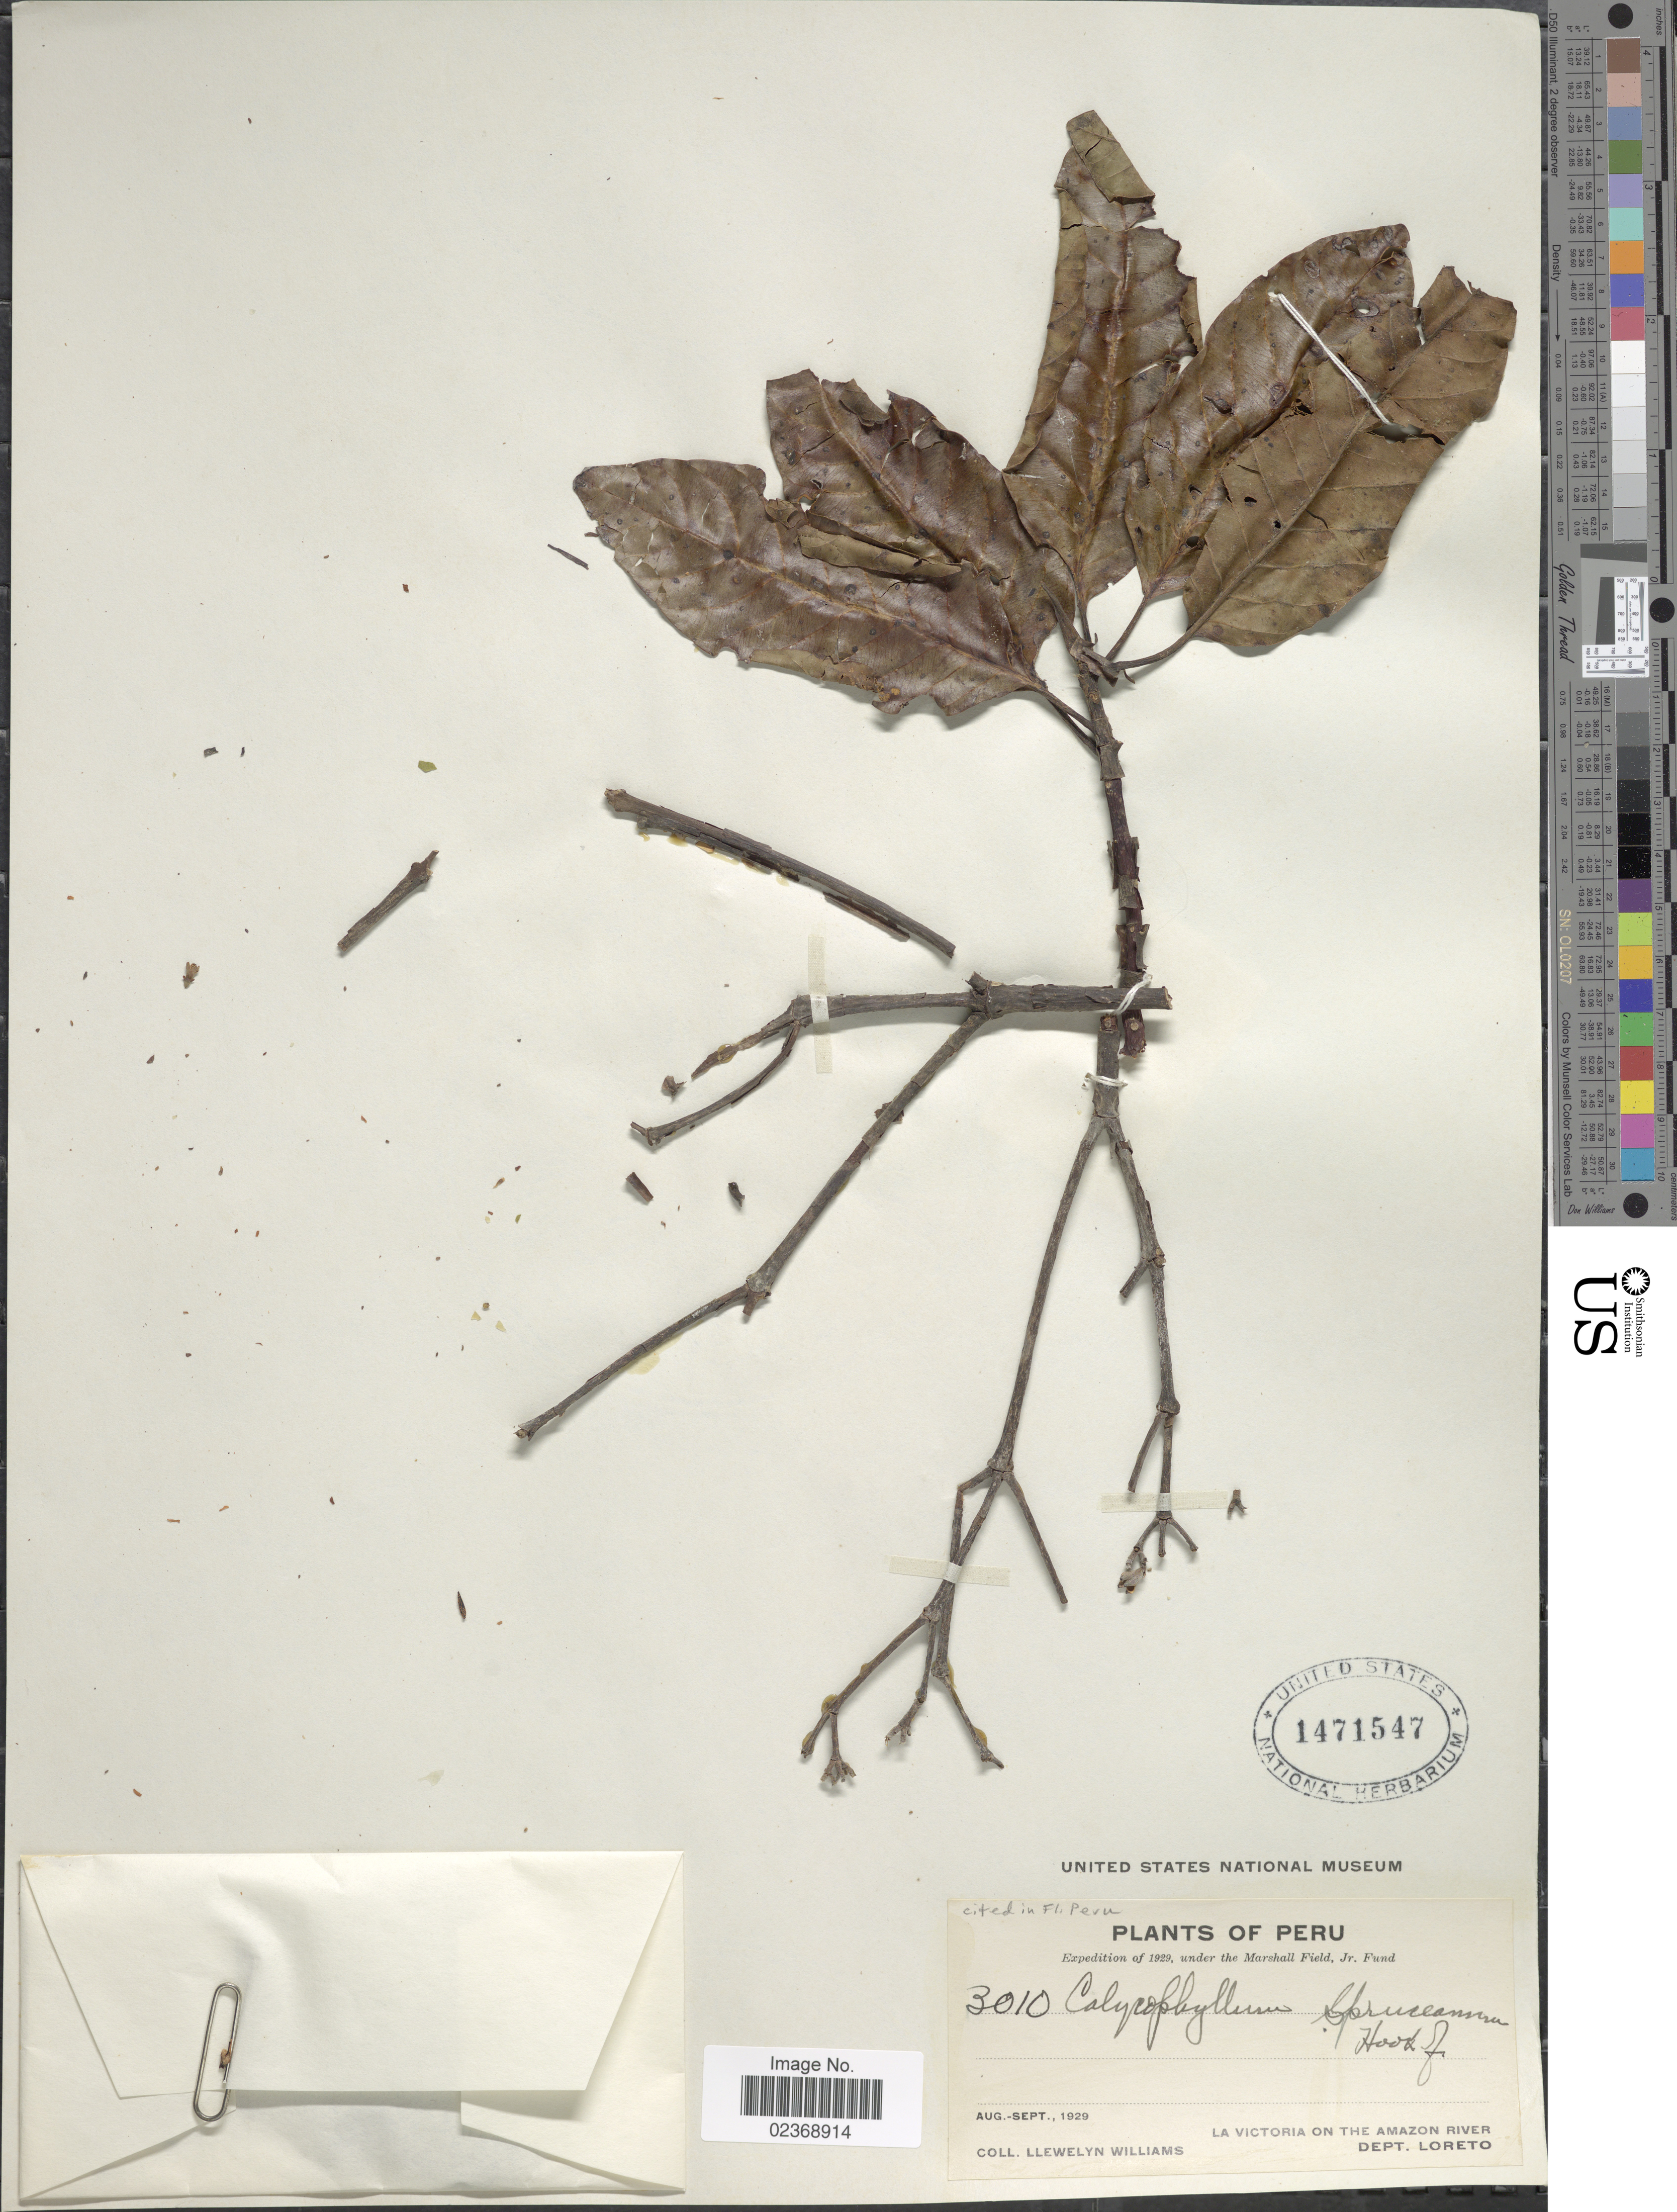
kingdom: Plantae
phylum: Tracheophyta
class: Magnoliopsida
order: Gentianales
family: Rubiaceae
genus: Calycophyllum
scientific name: Calycophyllum spruceanum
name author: (Benth.) Hook. f. ex K. Schum.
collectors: Ll. Williams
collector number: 3010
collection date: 1929-08/1929-09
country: Peru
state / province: Loreto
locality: La Victoria on the Amazon River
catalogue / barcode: US 1471547